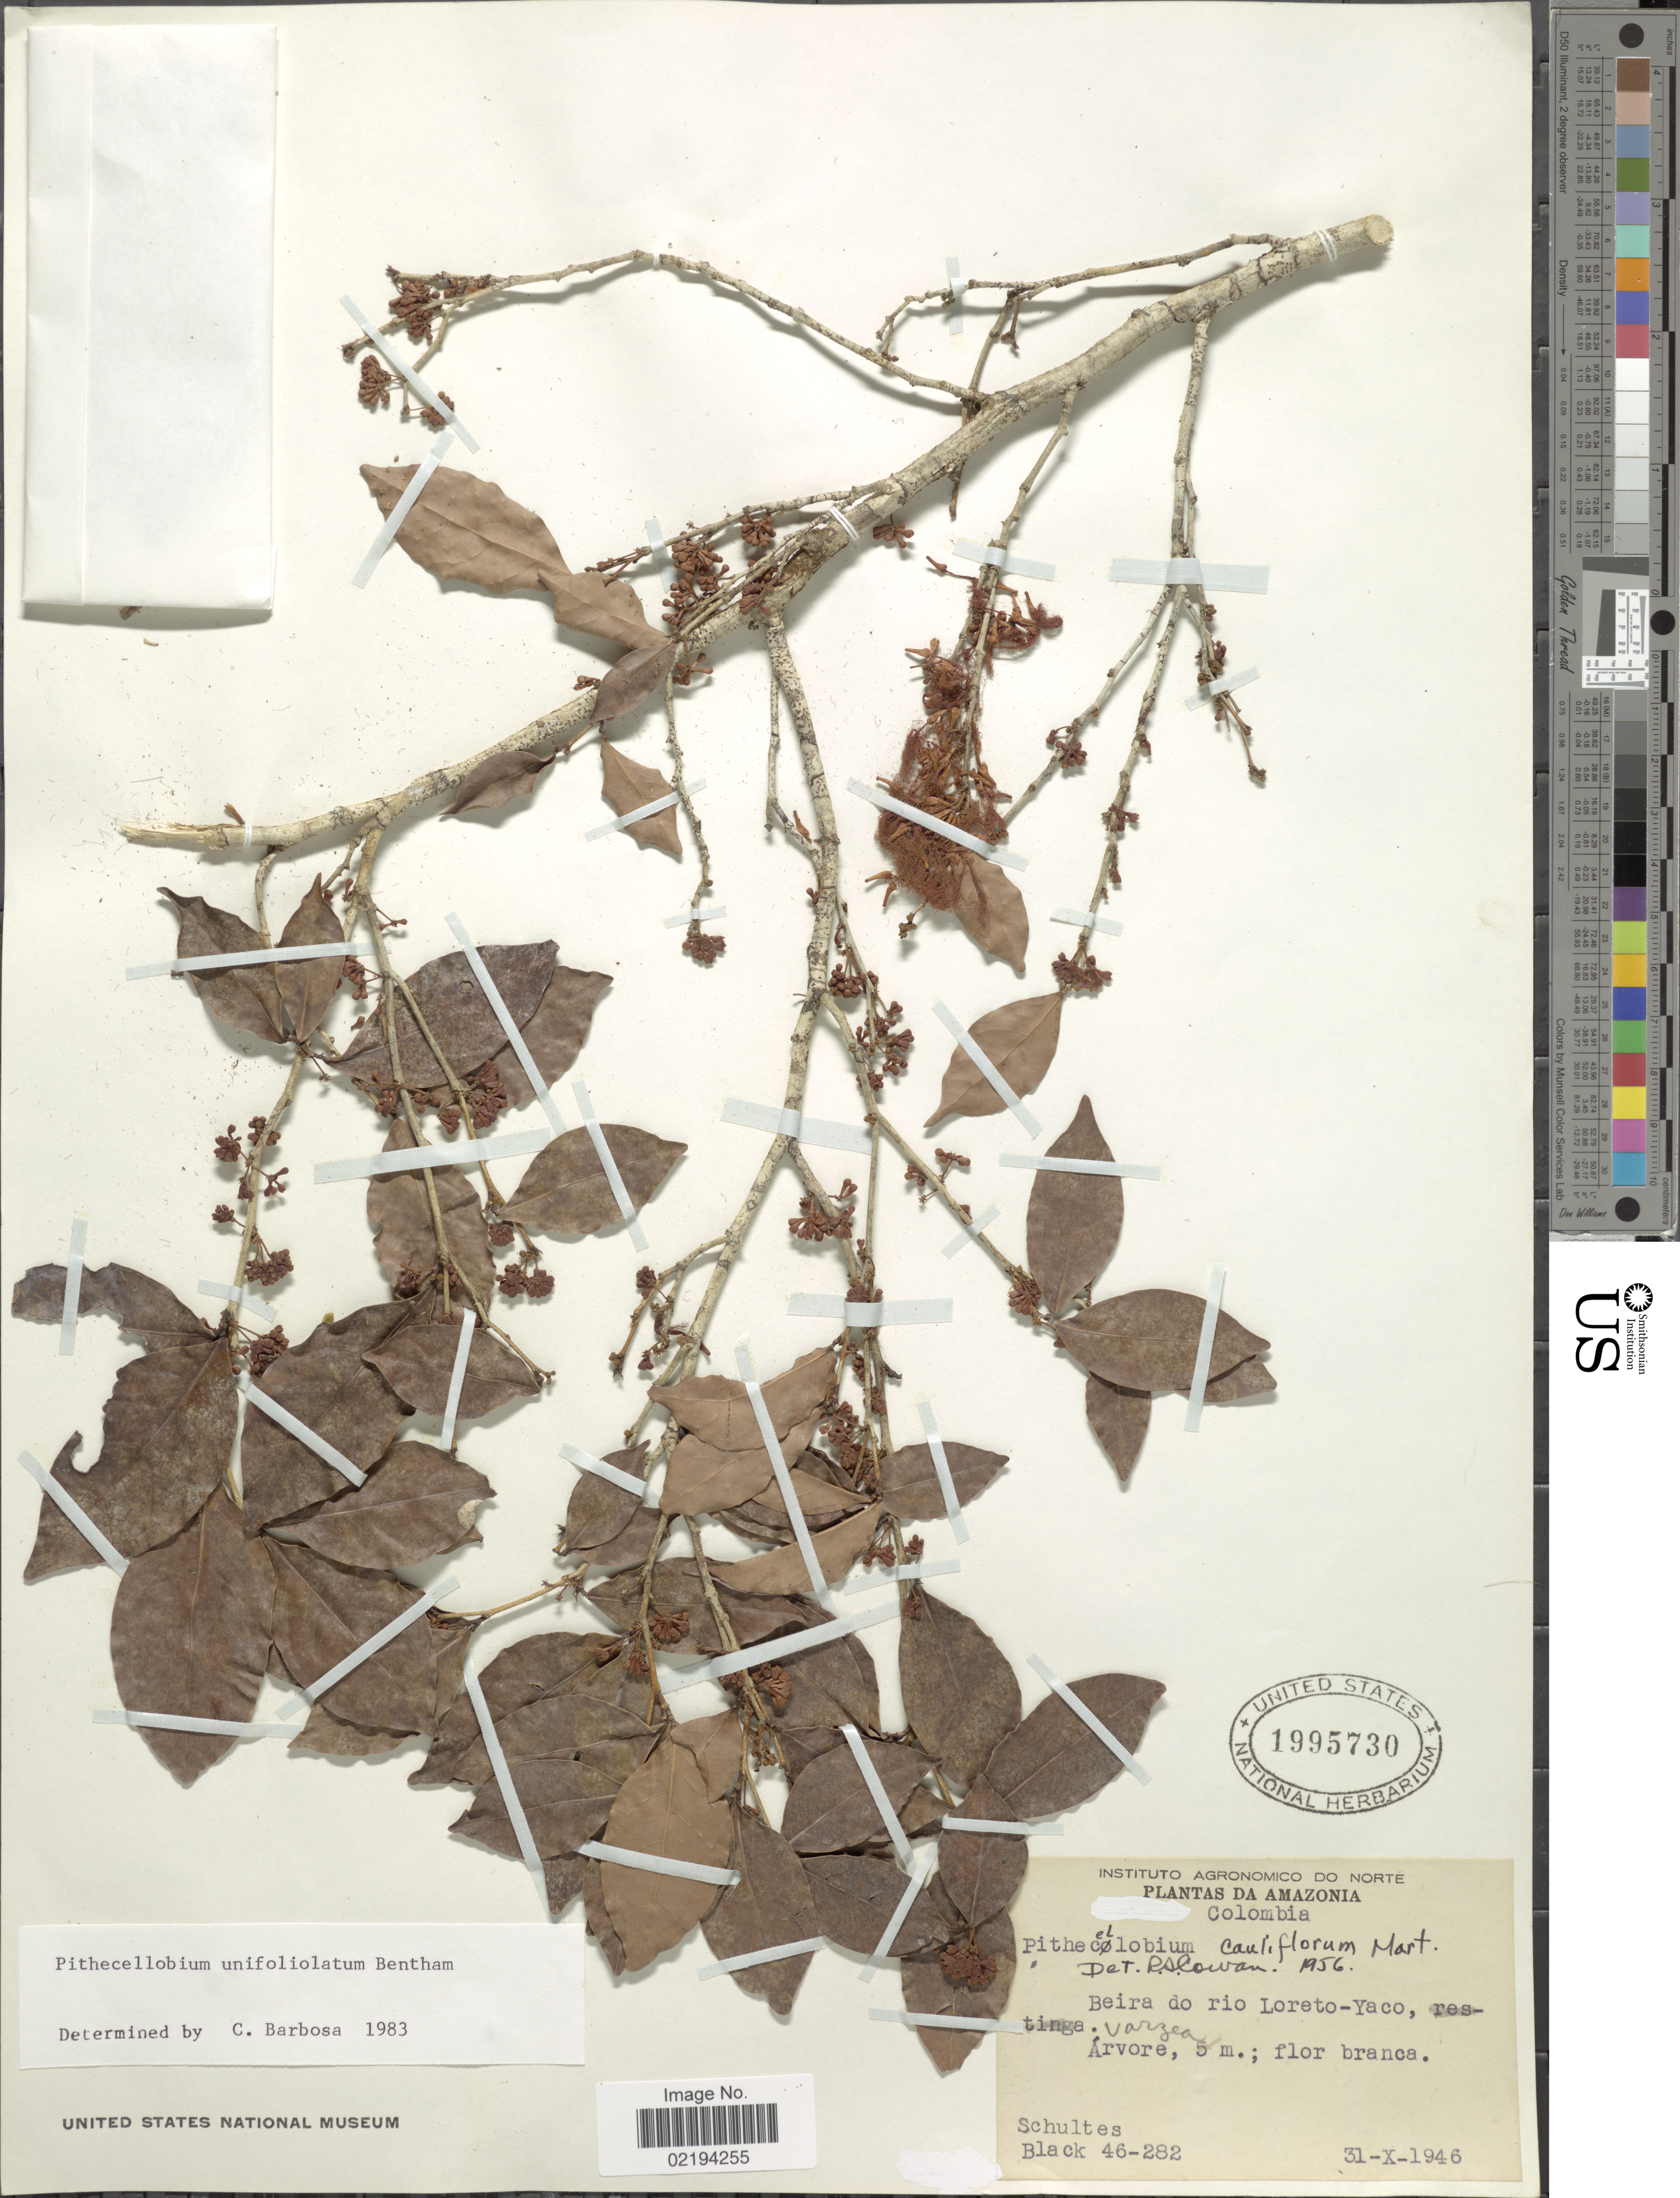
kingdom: Plantae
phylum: Tracheophyta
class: Magnoliopsida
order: Fabales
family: Fabaceae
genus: Zygia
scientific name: Zygia unifoliolata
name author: (Benth.) Pittier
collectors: -- Schultes & -- Black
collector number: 46-282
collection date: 1946-10-31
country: Colombia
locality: Amazonia, Beira do rio Loreto-Yaco, varzea.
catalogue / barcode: US 1995730